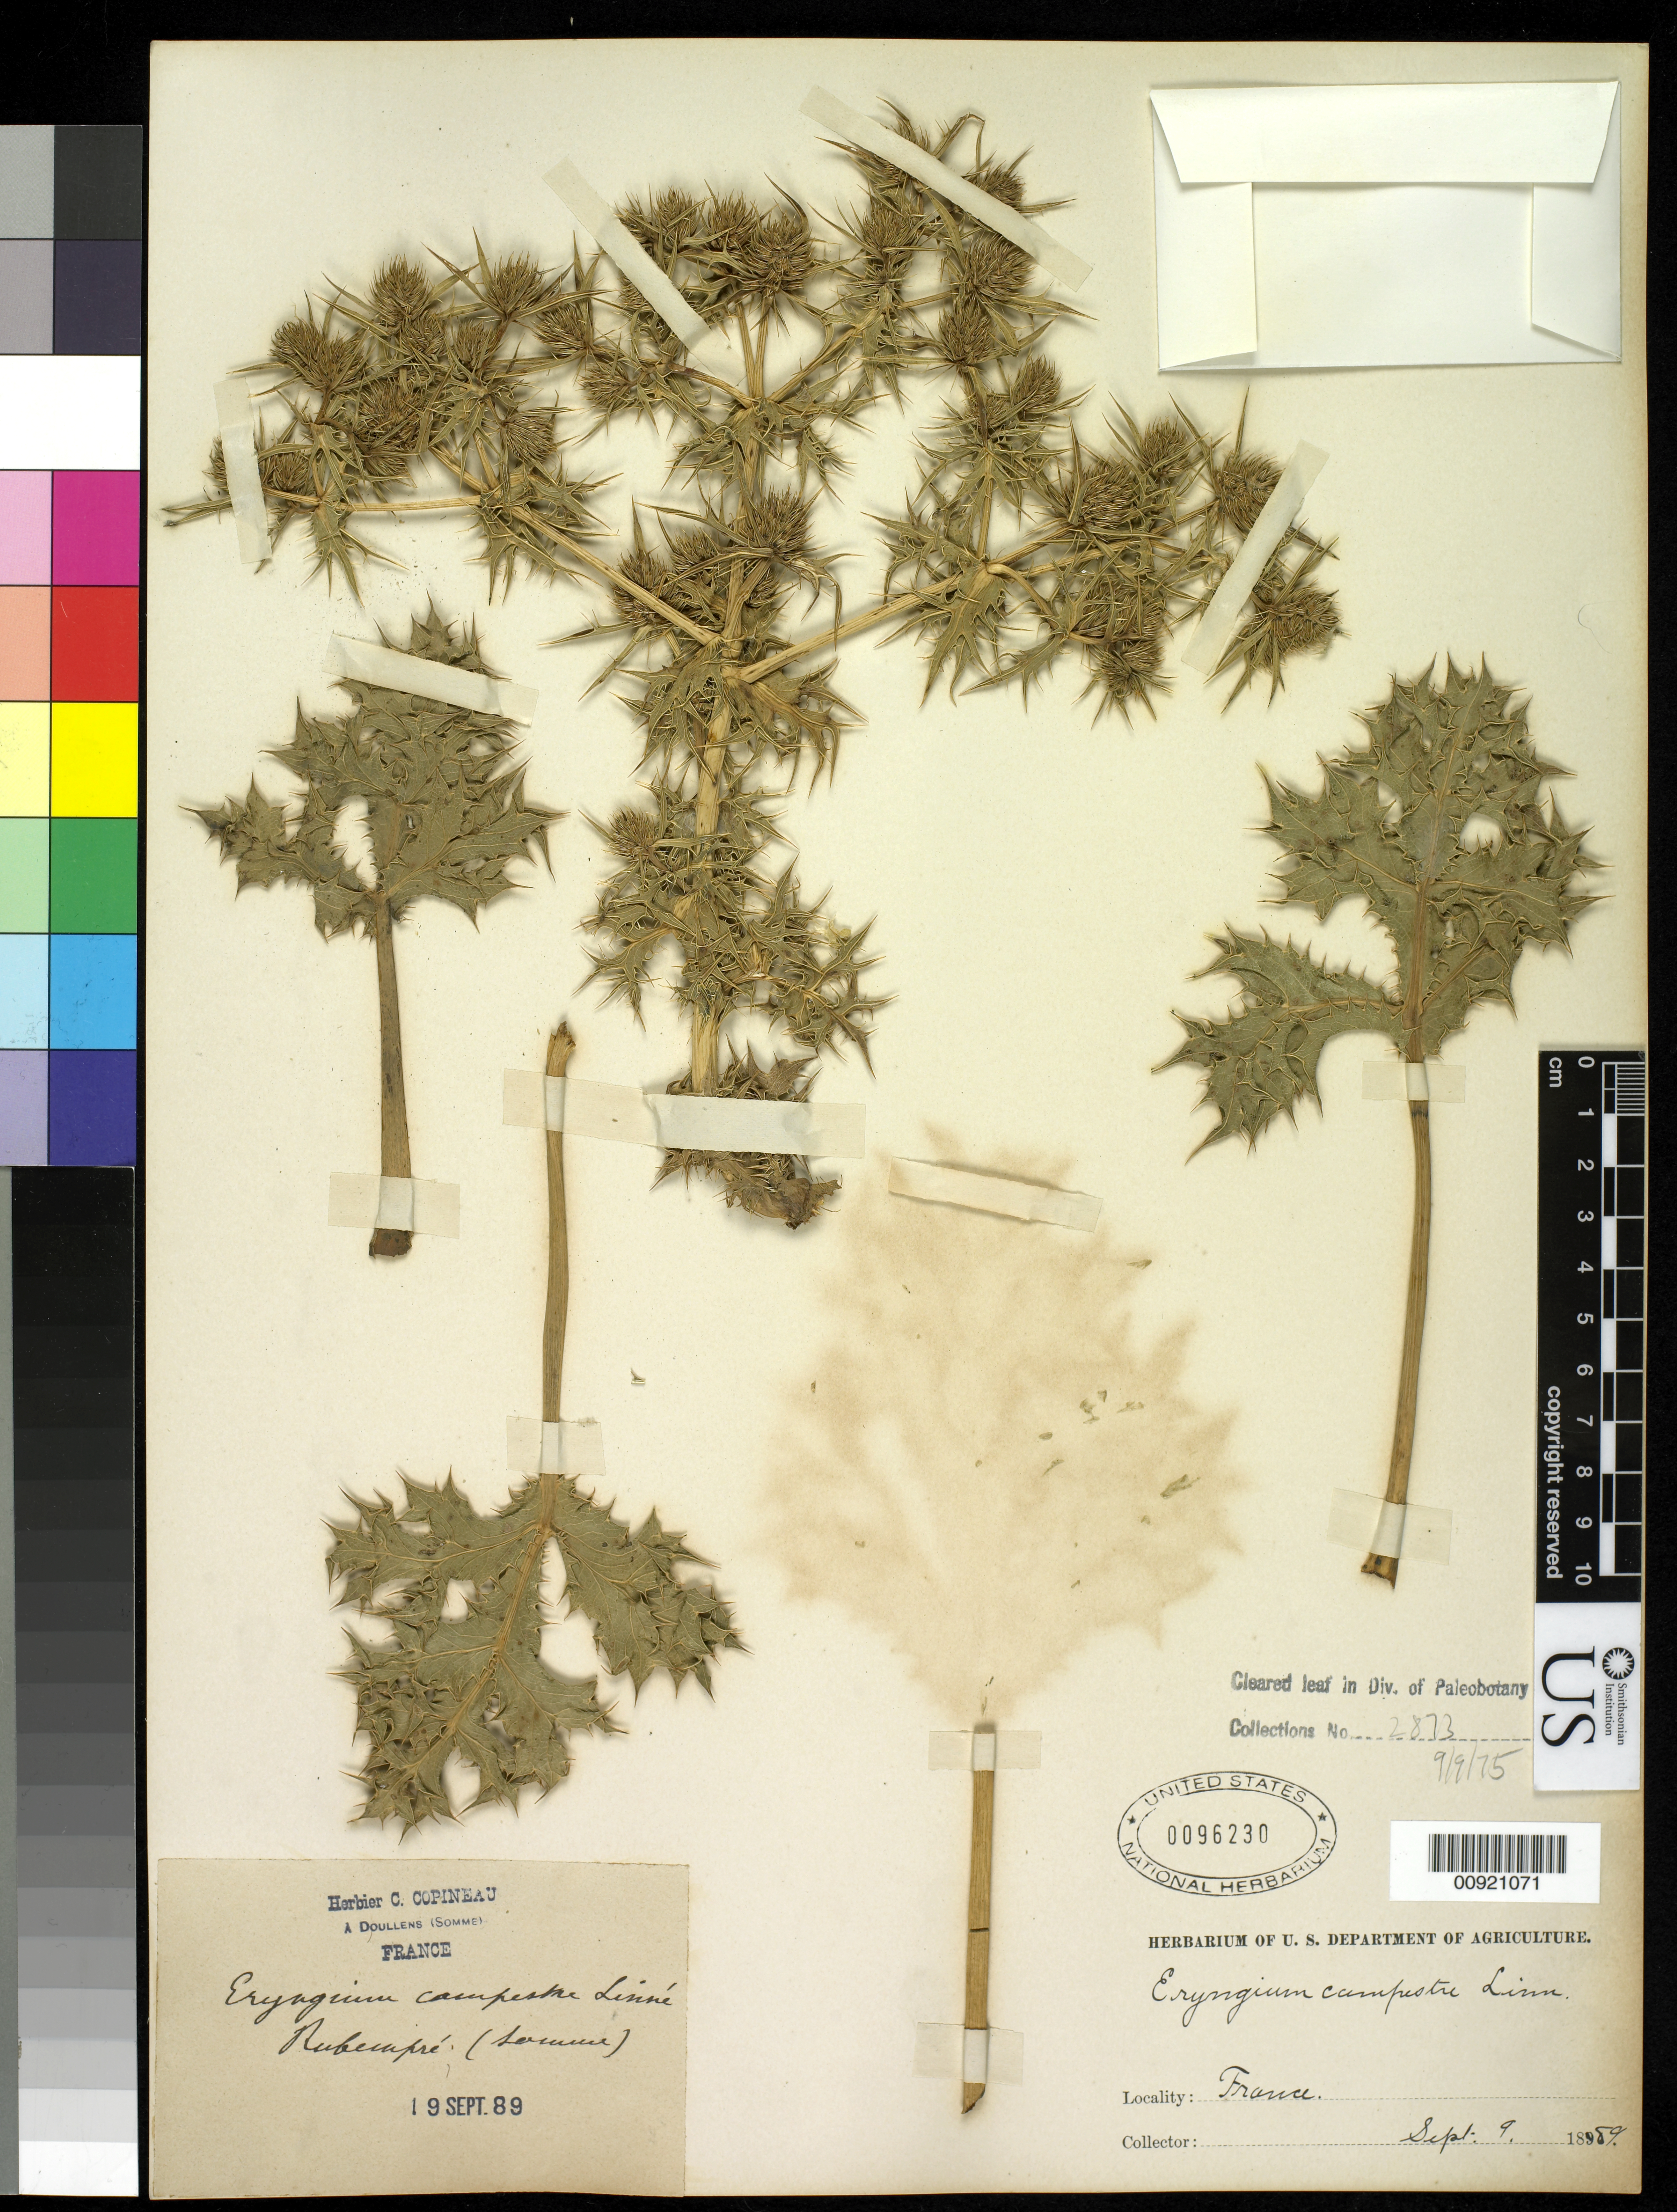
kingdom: Plantae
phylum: Tracheophyta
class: Magnoliopsida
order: Apiales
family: Apiaceae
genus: Eryngium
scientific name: Eryngium campestre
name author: L.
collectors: C. Copineau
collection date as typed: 19 Sep 1889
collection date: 1889-09-19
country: France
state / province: Hauts-de-France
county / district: Somme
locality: Rubeiupre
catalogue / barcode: US 69230